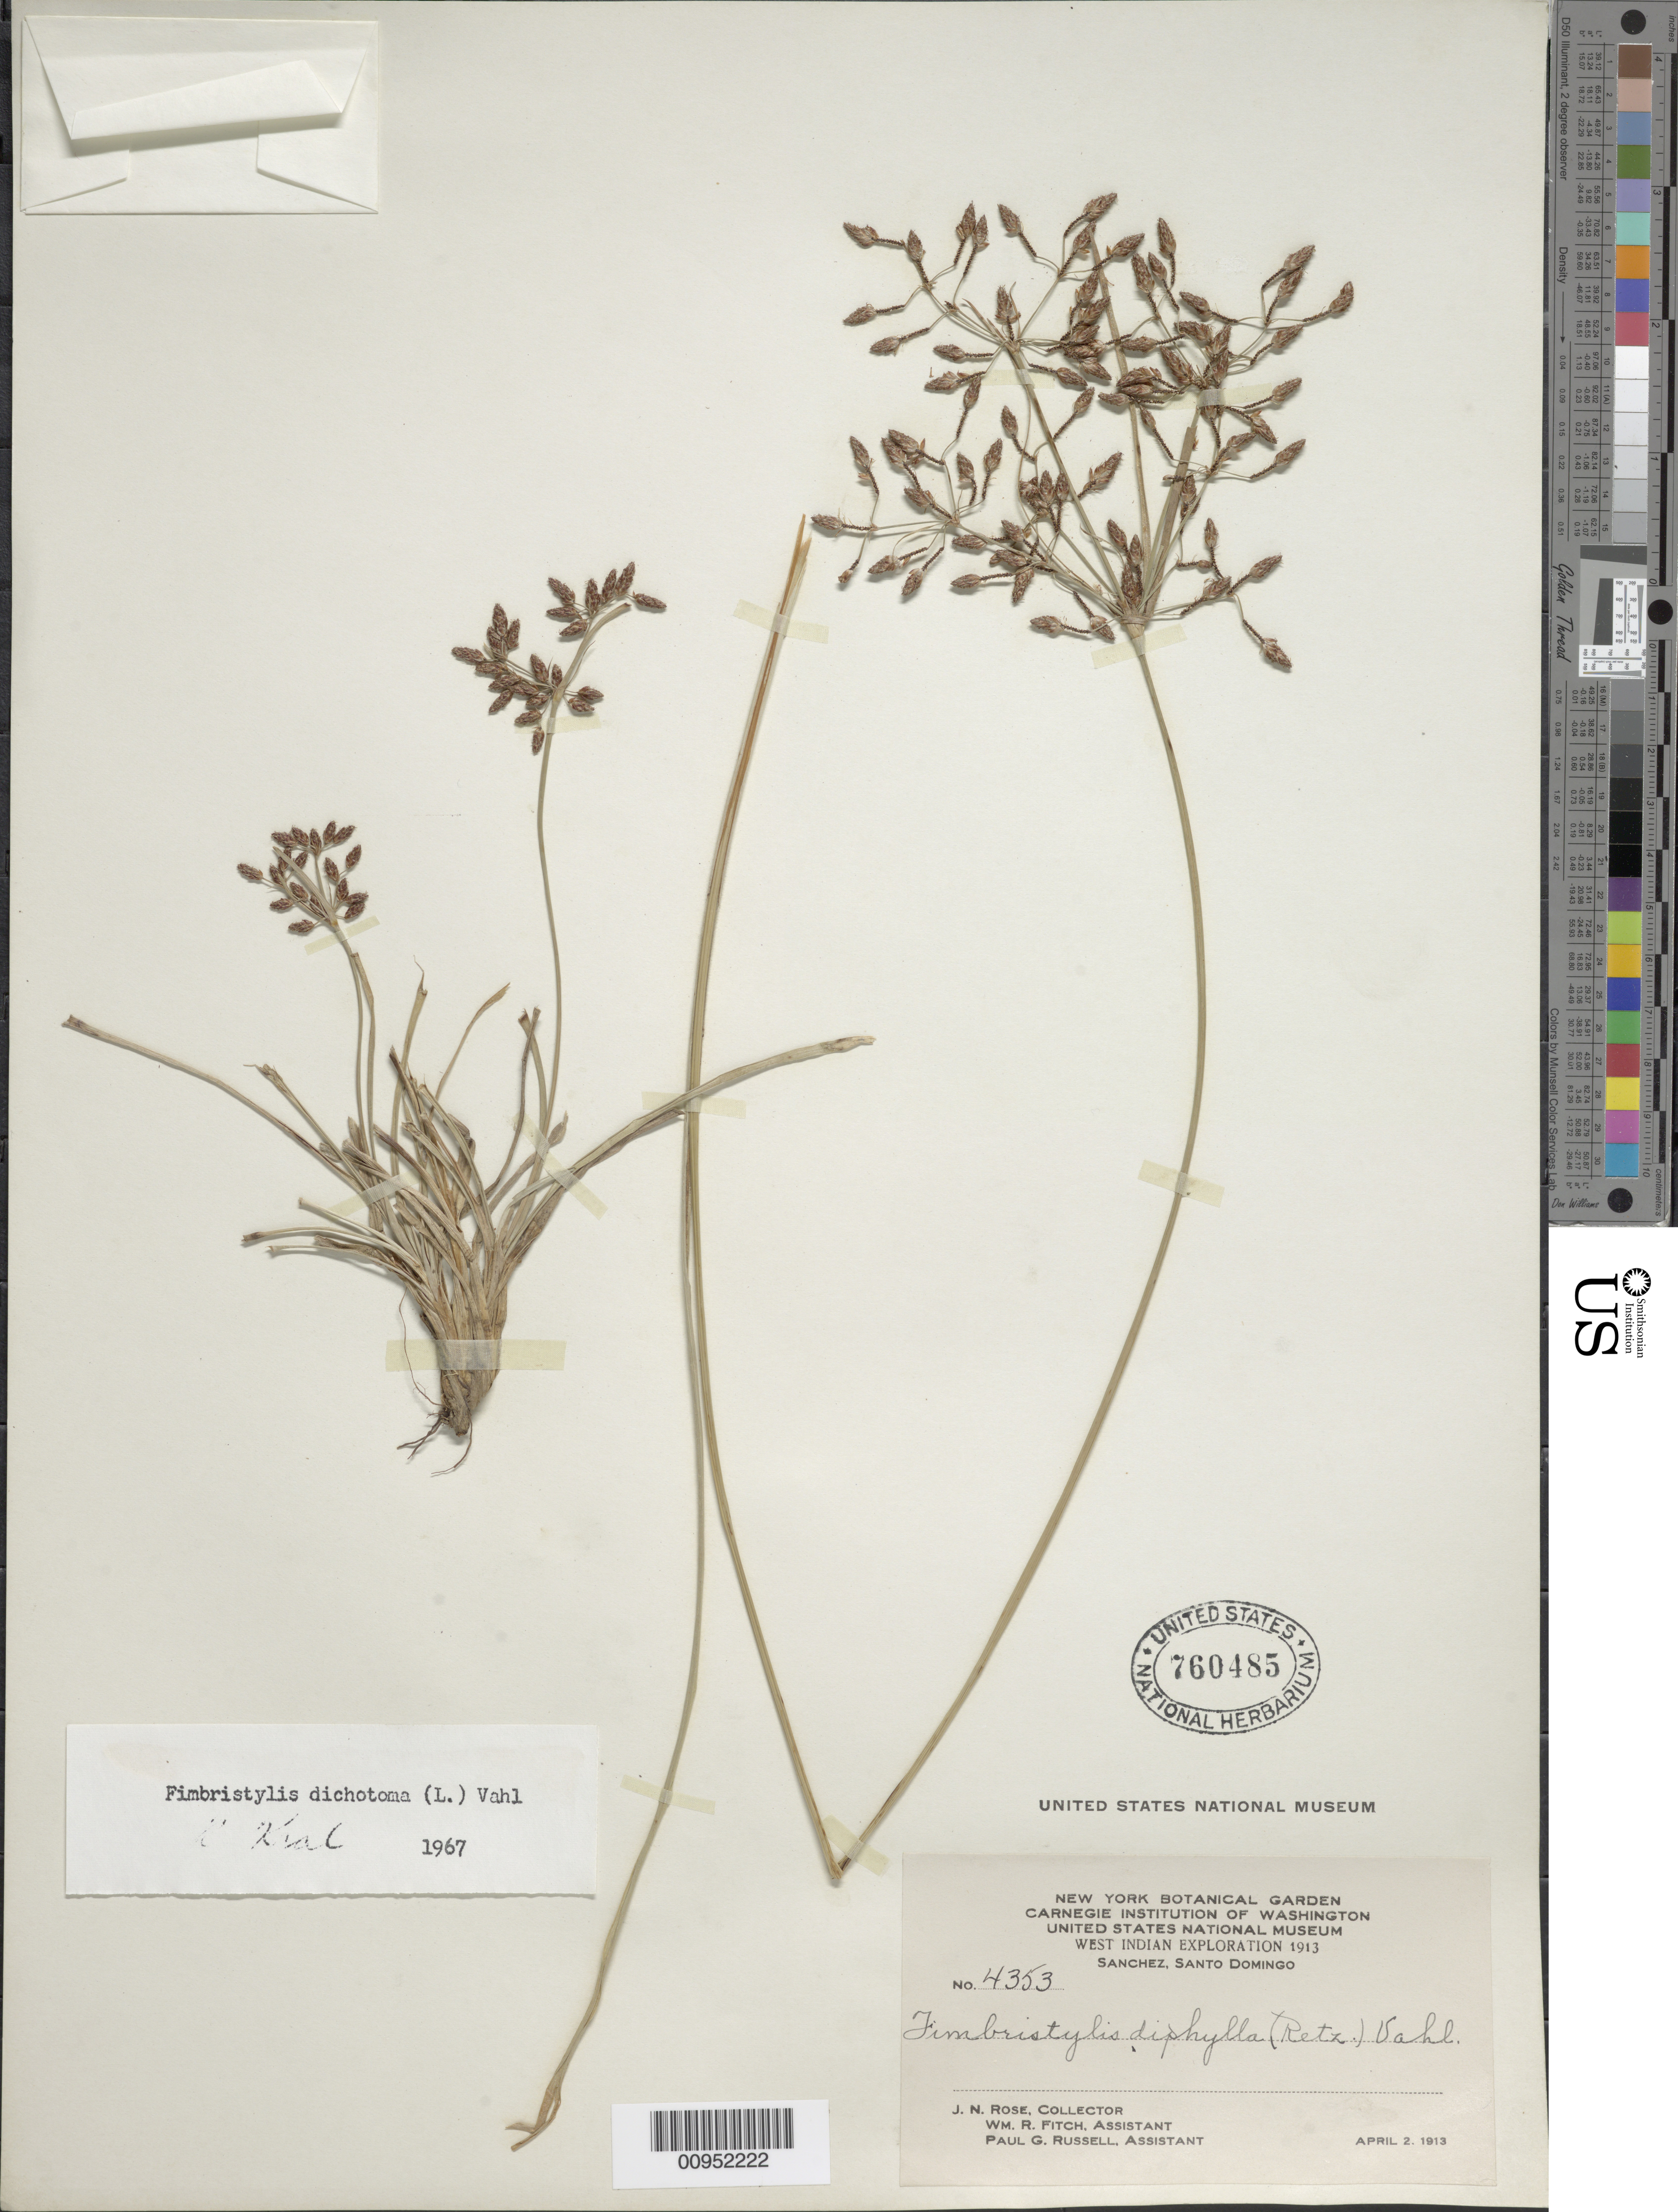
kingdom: Plantae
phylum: Tracheophyta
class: Liliopsida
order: Poales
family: Cyperaceae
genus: Fimbristylis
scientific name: Fimbristylis dichotoma subsp. dichotoma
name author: (L.) Vahl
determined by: Kral, Robert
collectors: J. N. Rose, W. R. Fitch & P. G. Russell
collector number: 4353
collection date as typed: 02 Apr 1913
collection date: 1913-04-02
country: Dominican Republic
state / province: Sanchez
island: Hispaniola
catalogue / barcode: US 760485